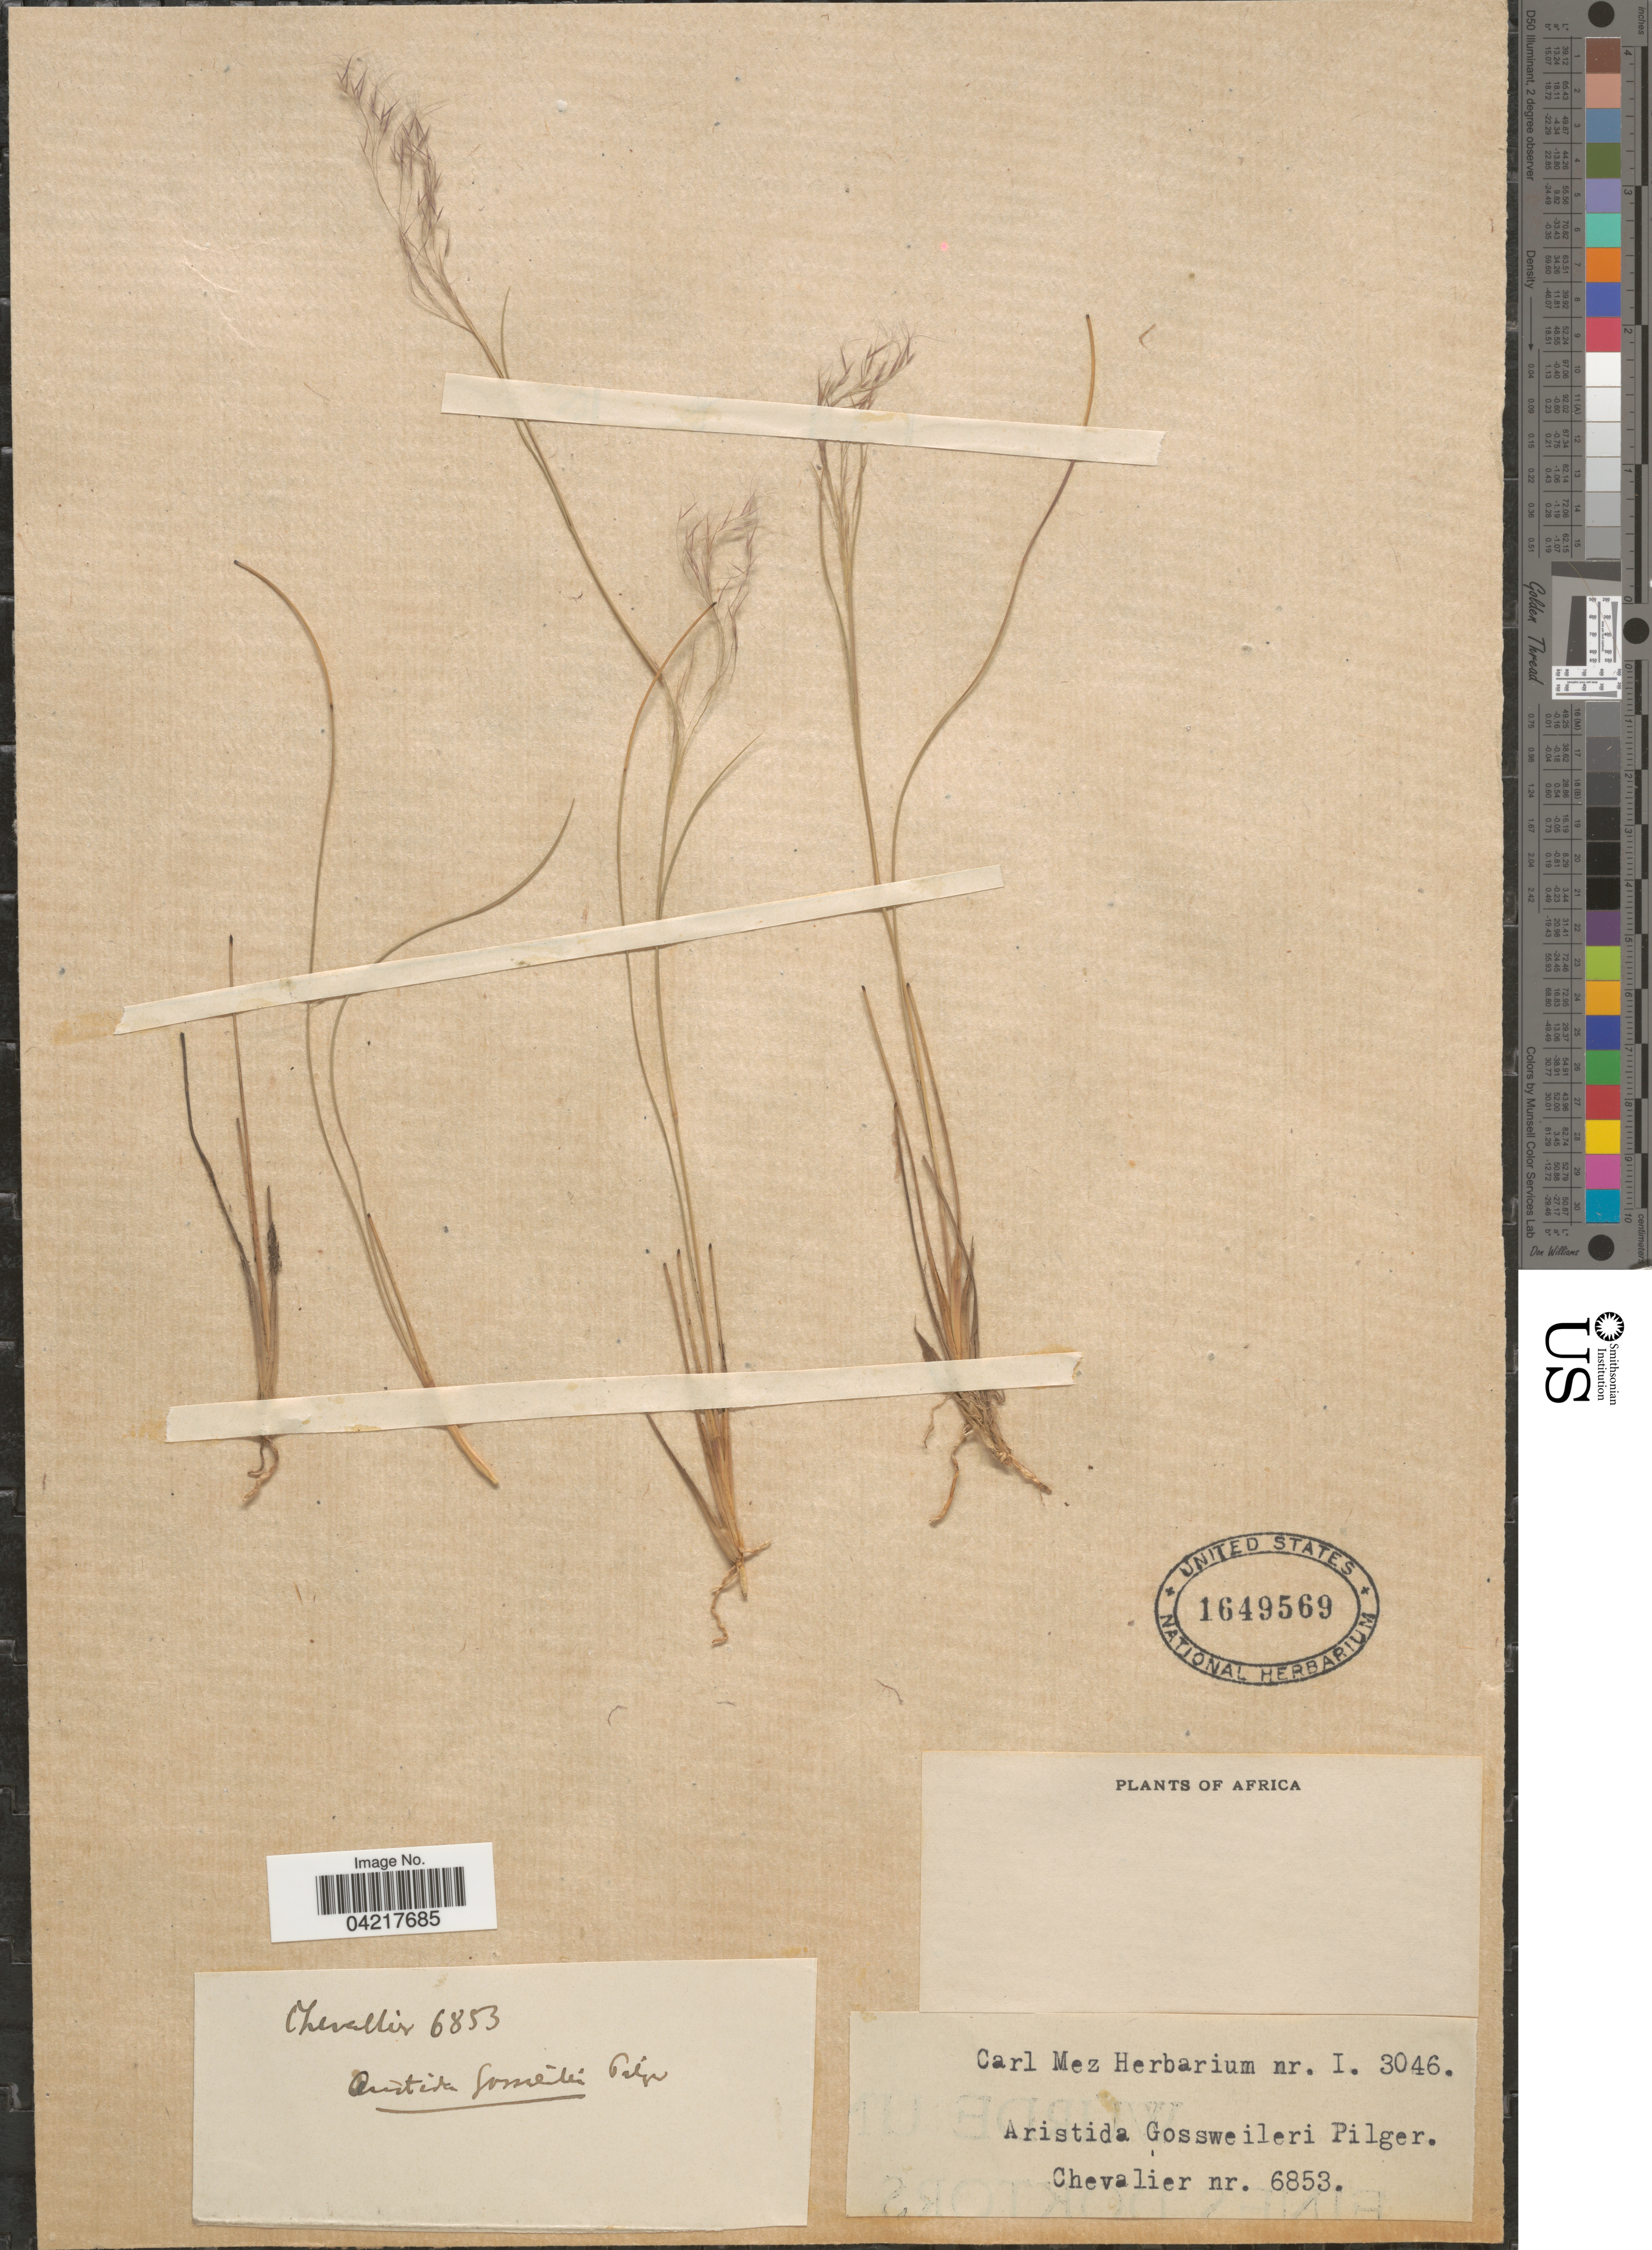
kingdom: Plantae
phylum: Tracheophyta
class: Liliopsida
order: Poales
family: Poaceae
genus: Aristida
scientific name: Aristida recta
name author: Franch.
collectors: Chevalier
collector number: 6853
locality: Africa.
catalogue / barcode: US 1649569